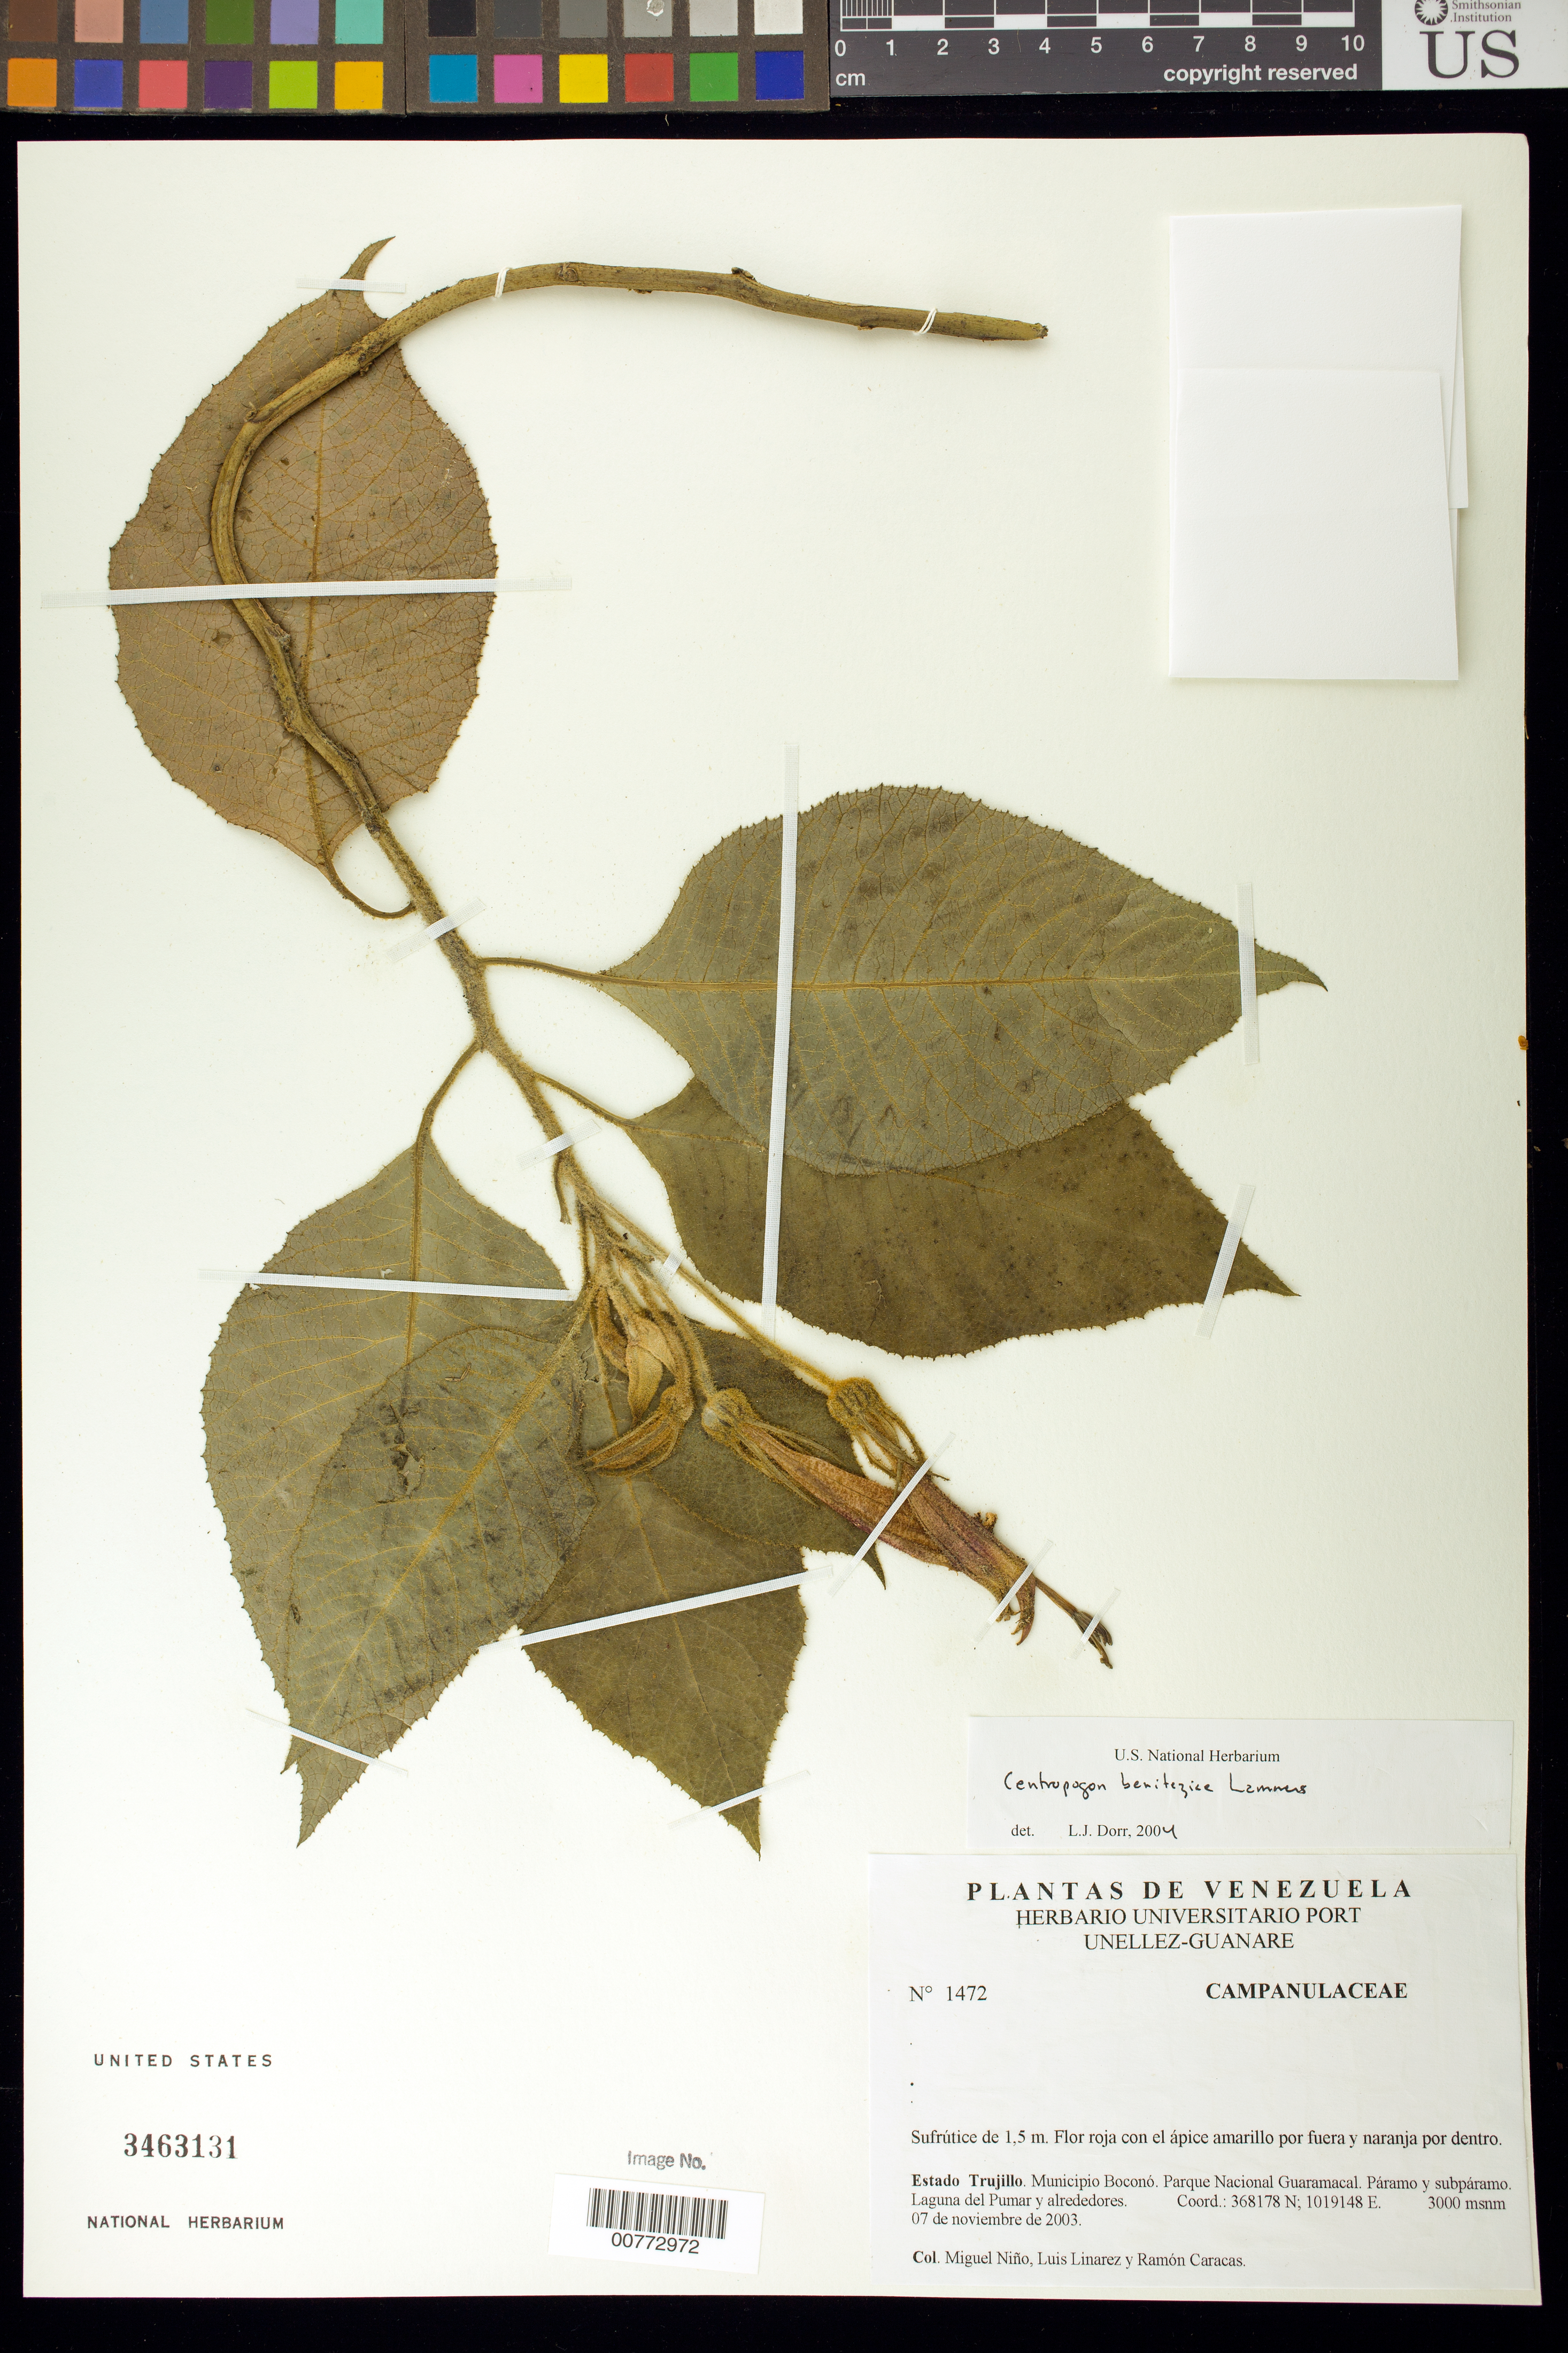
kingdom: Plantae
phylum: Tracheophyta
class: Magnoliopsida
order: Asterales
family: Campanulaceae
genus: Centropogon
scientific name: Centropogon beniteziae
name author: Lammers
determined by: Dorr, L. J., (BOT), Smithsonian Institution - National Museum of Natural History (UNITED STATES)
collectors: S. M. Niño, L. Linárez & R. Caracas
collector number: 1472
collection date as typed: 07 Nov 2003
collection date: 2003-11-07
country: Venezuela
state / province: Trujillo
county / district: Boconó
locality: Parque Nacional Guaramacal. Laguna del Pumar y alrededores.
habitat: Páramo y subpáramo.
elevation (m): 3000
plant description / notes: PORT, US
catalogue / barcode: US 3463131